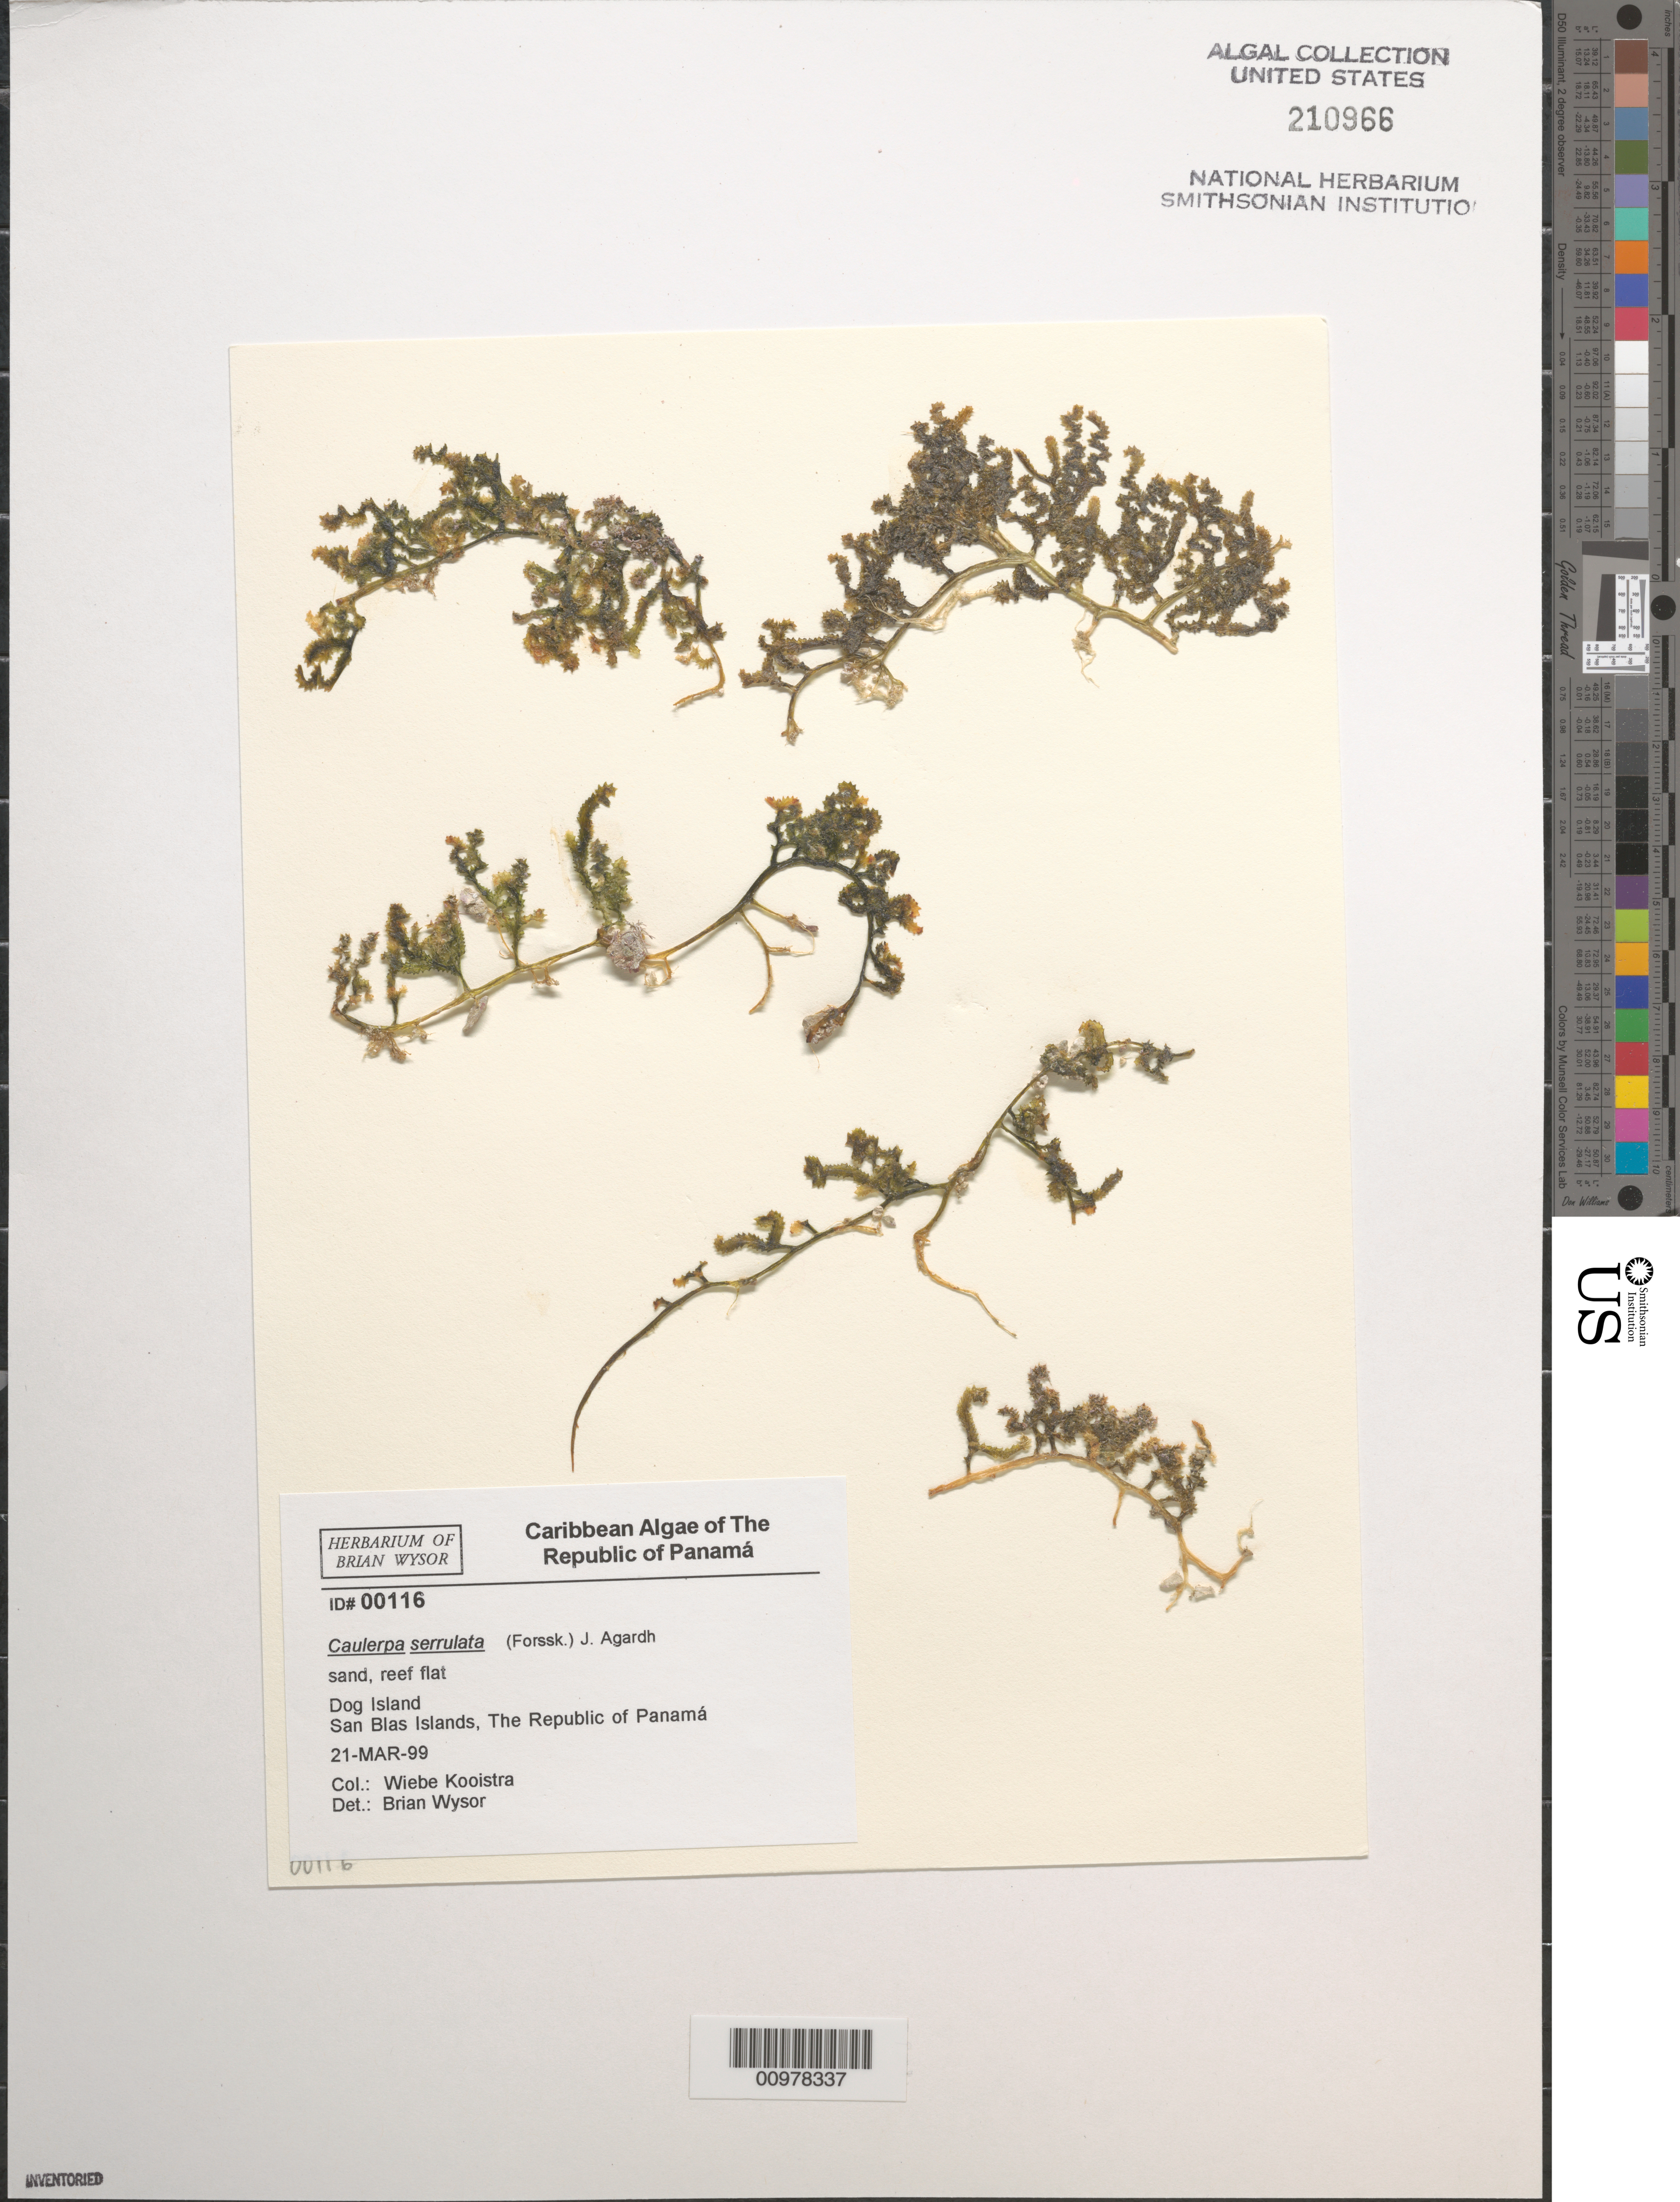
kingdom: Plantae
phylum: Chlorophyta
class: Ulvophyceae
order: Bryopsidales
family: Caulerpaceae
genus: Caulerpa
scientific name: Caulerpa serrulata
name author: (Forssk.) J. Agardh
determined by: Wysor, B.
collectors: B. Wysor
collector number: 00116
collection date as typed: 21 Mar 1999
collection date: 1999-03-21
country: Panama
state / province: Kuna Yala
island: Dog Island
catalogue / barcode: US 210966